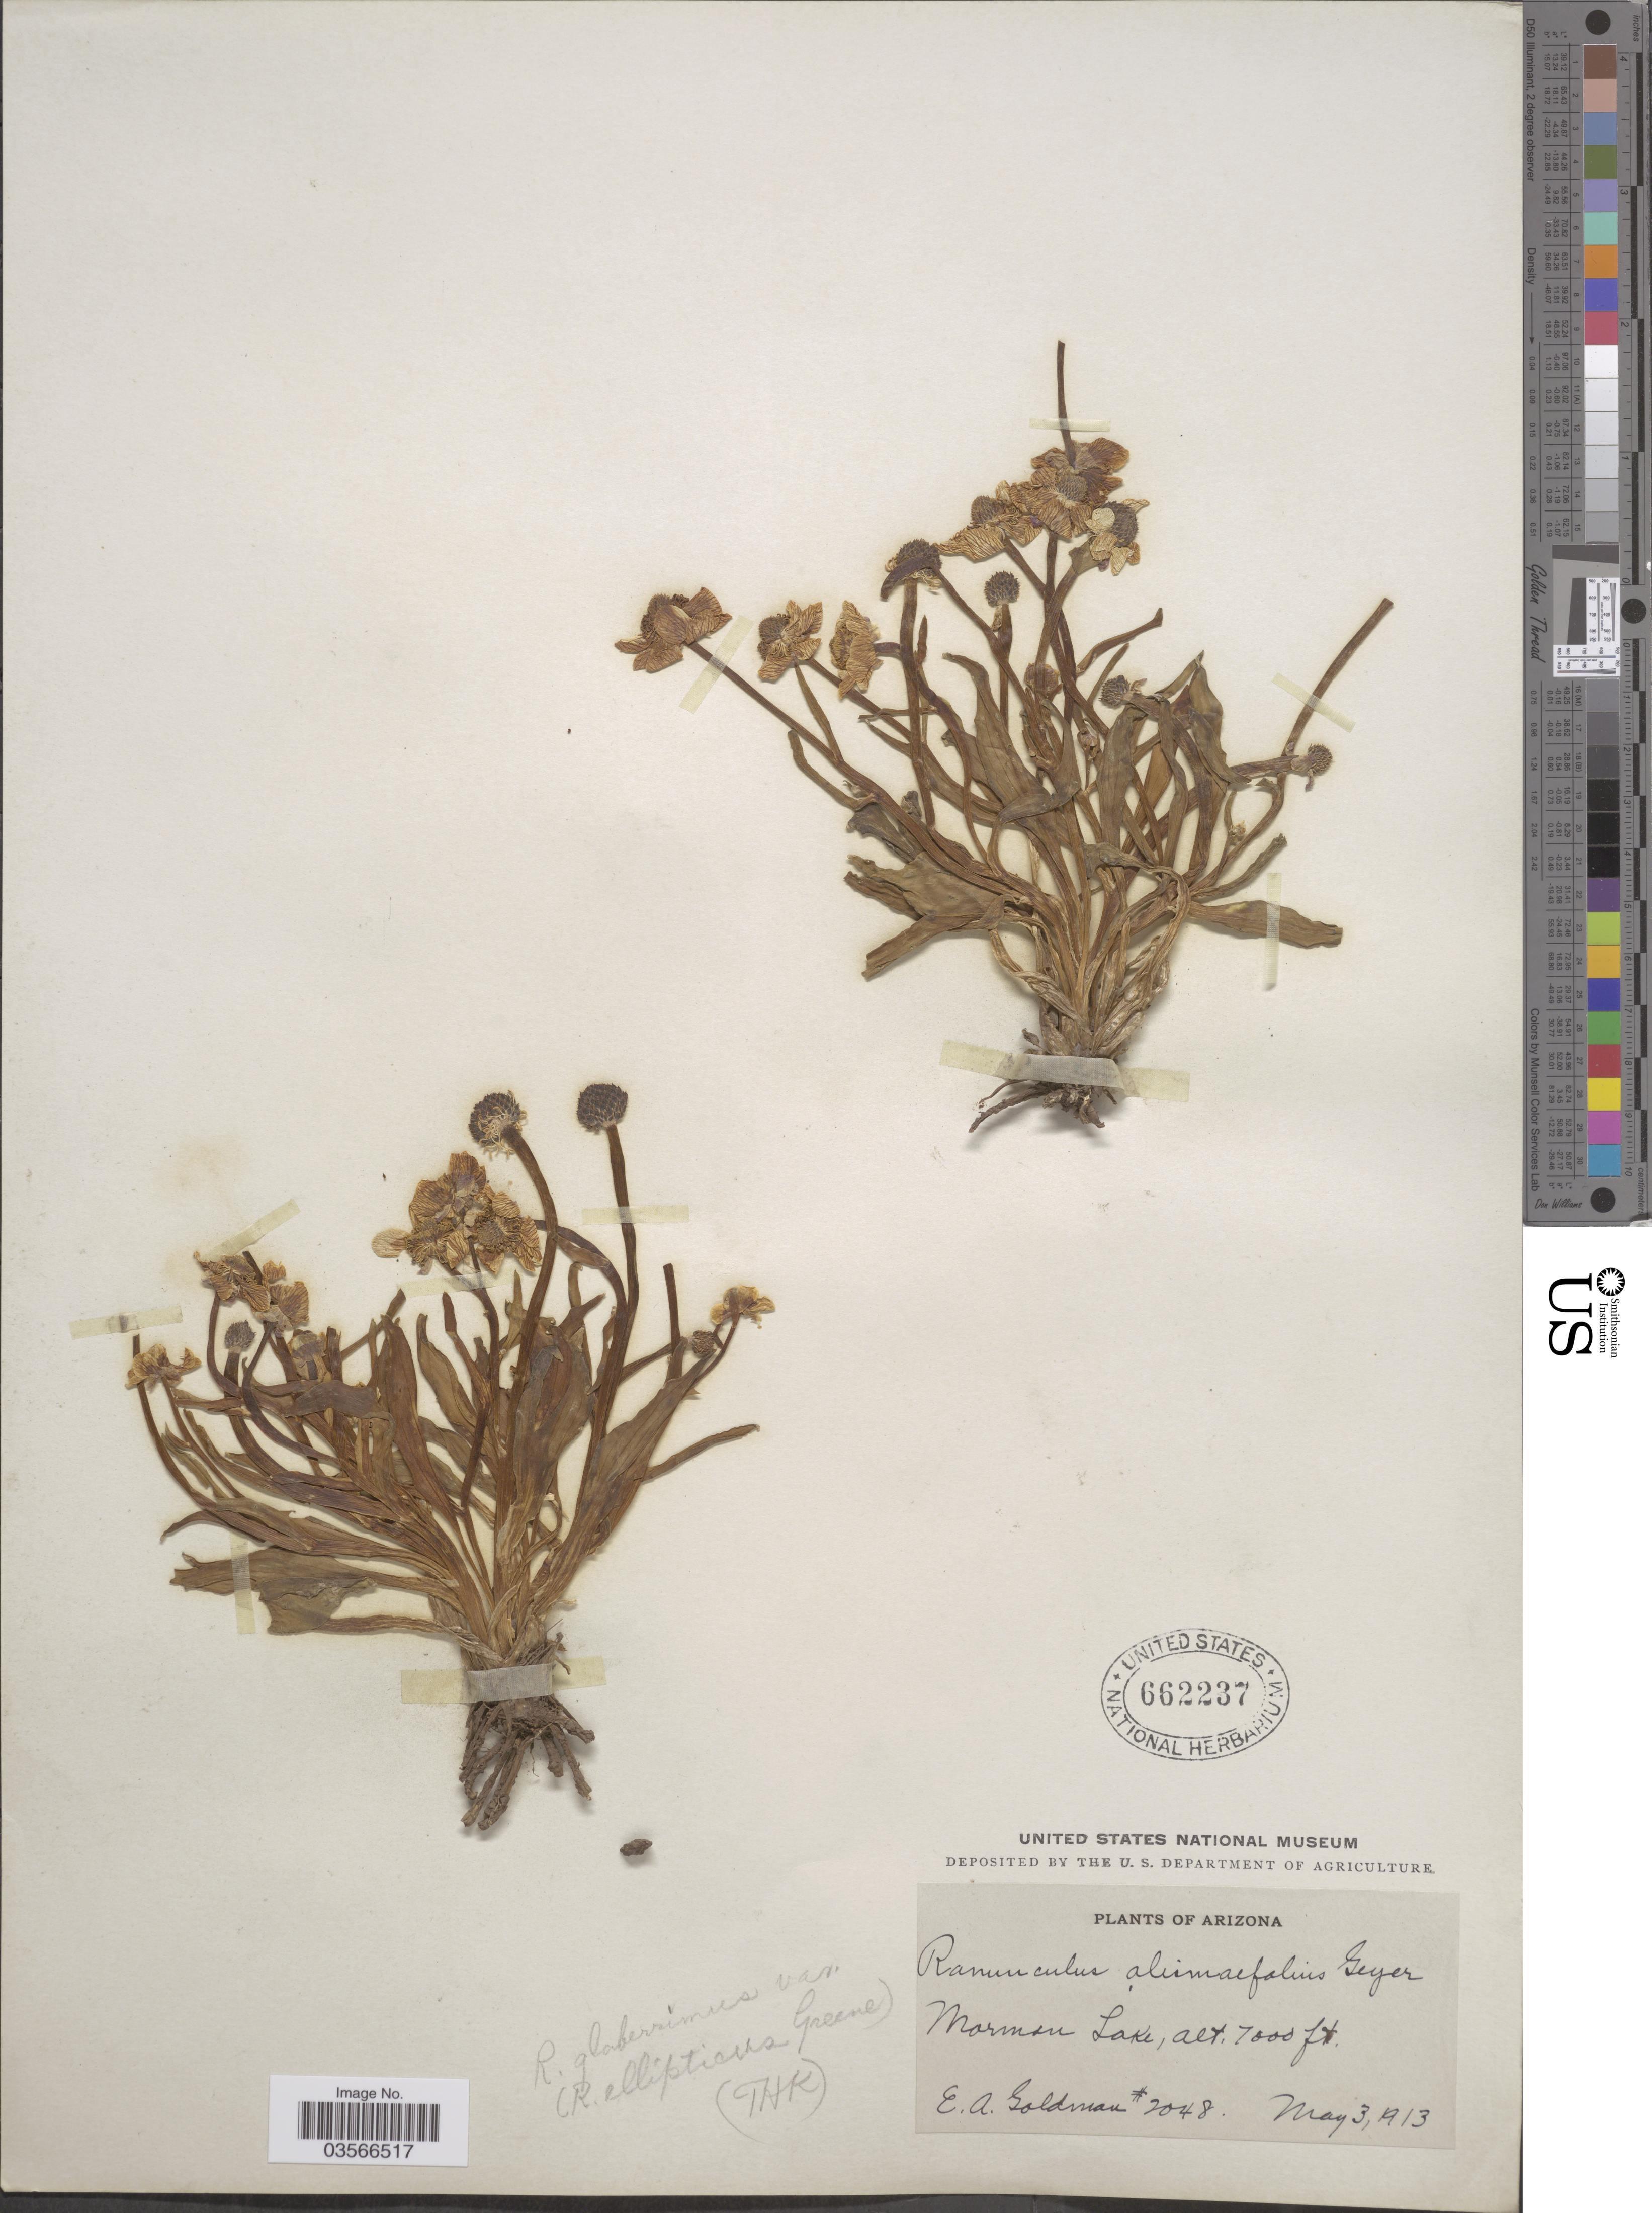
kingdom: Plantae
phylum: Tracheophyta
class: Magnoliopsida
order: Ranunculales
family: Ranunculaceae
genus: Ranunculus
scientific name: Ranunculus glaberrimus var. ellipticus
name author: (Greene) Greene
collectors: E. A. Goldman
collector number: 2048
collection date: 1913-05-03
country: United States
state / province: Arizona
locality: Morman Lake.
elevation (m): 2134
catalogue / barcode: US 662237